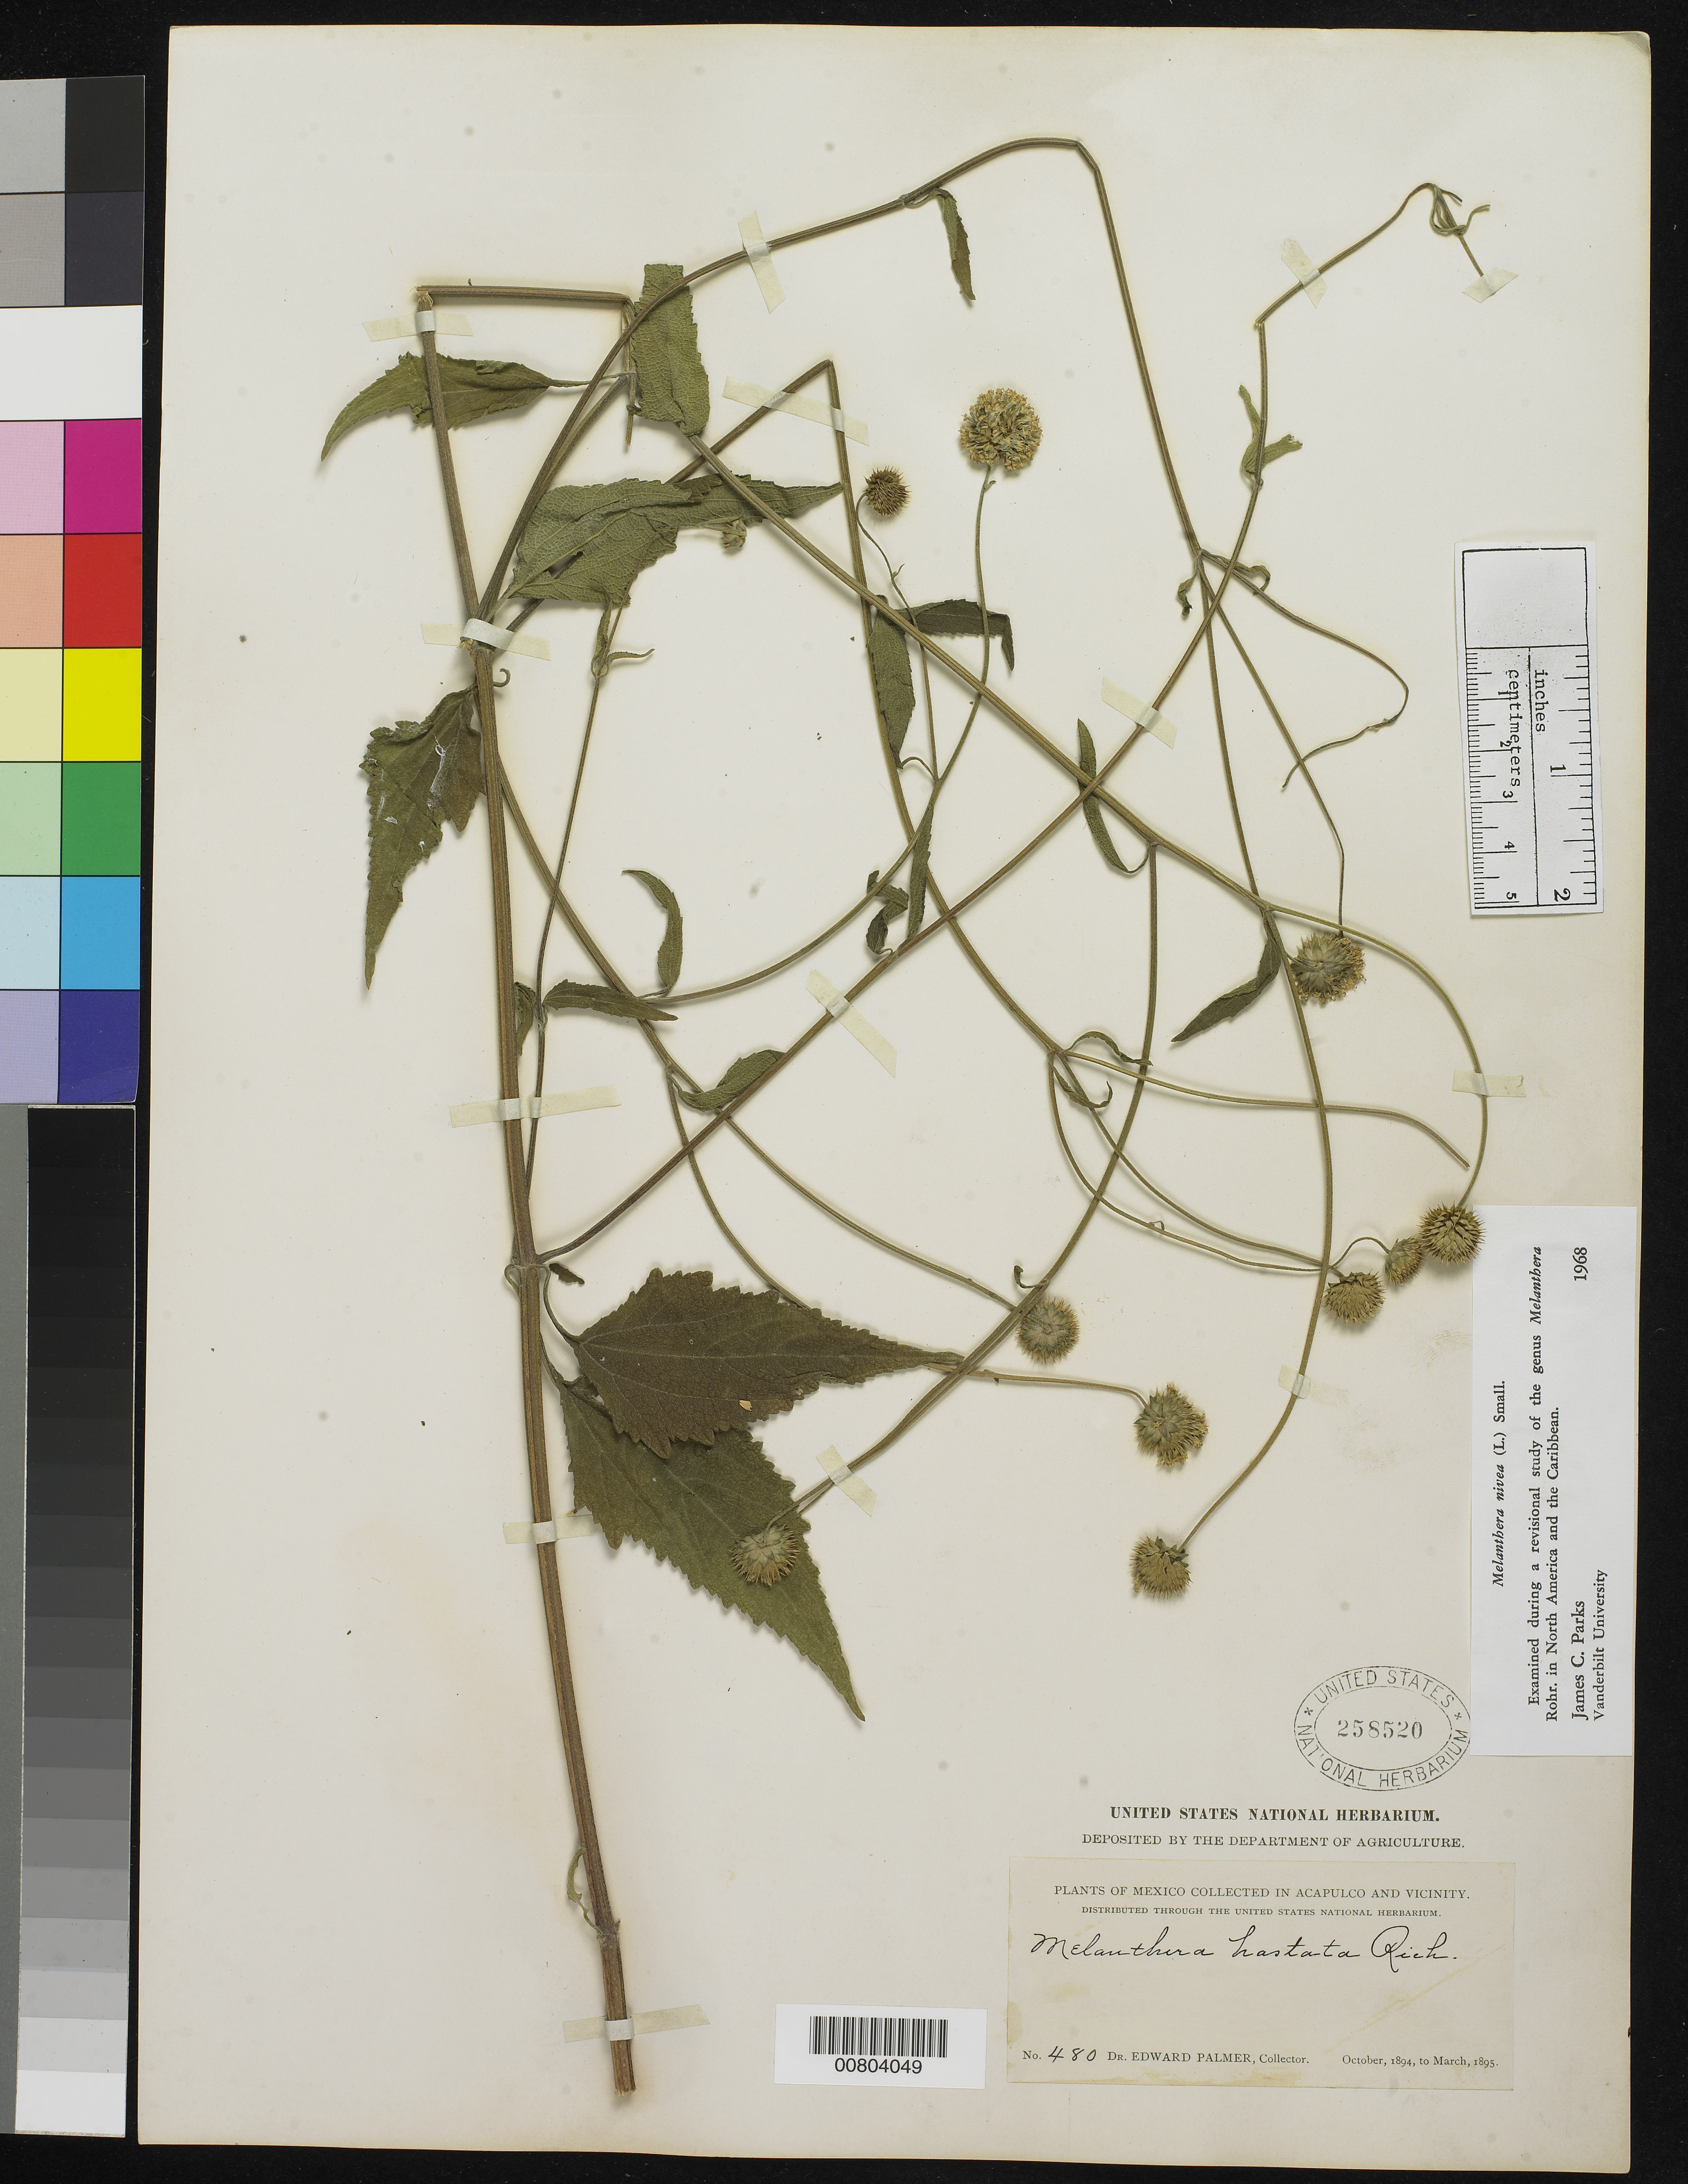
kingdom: Plantae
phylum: Tracheophyta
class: Magnoliopsida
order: Asterales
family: Asteraceae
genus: Melanthera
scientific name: Melanthera nivea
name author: (L.) Small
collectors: E. Palmer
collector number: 480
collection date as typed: Oct 1894 to -- Mar 1895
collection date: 1894-10/1895-03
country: Mexico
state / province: Guerrero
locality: Acapulco, Guerrero and vicinity.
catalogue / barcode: US 258520